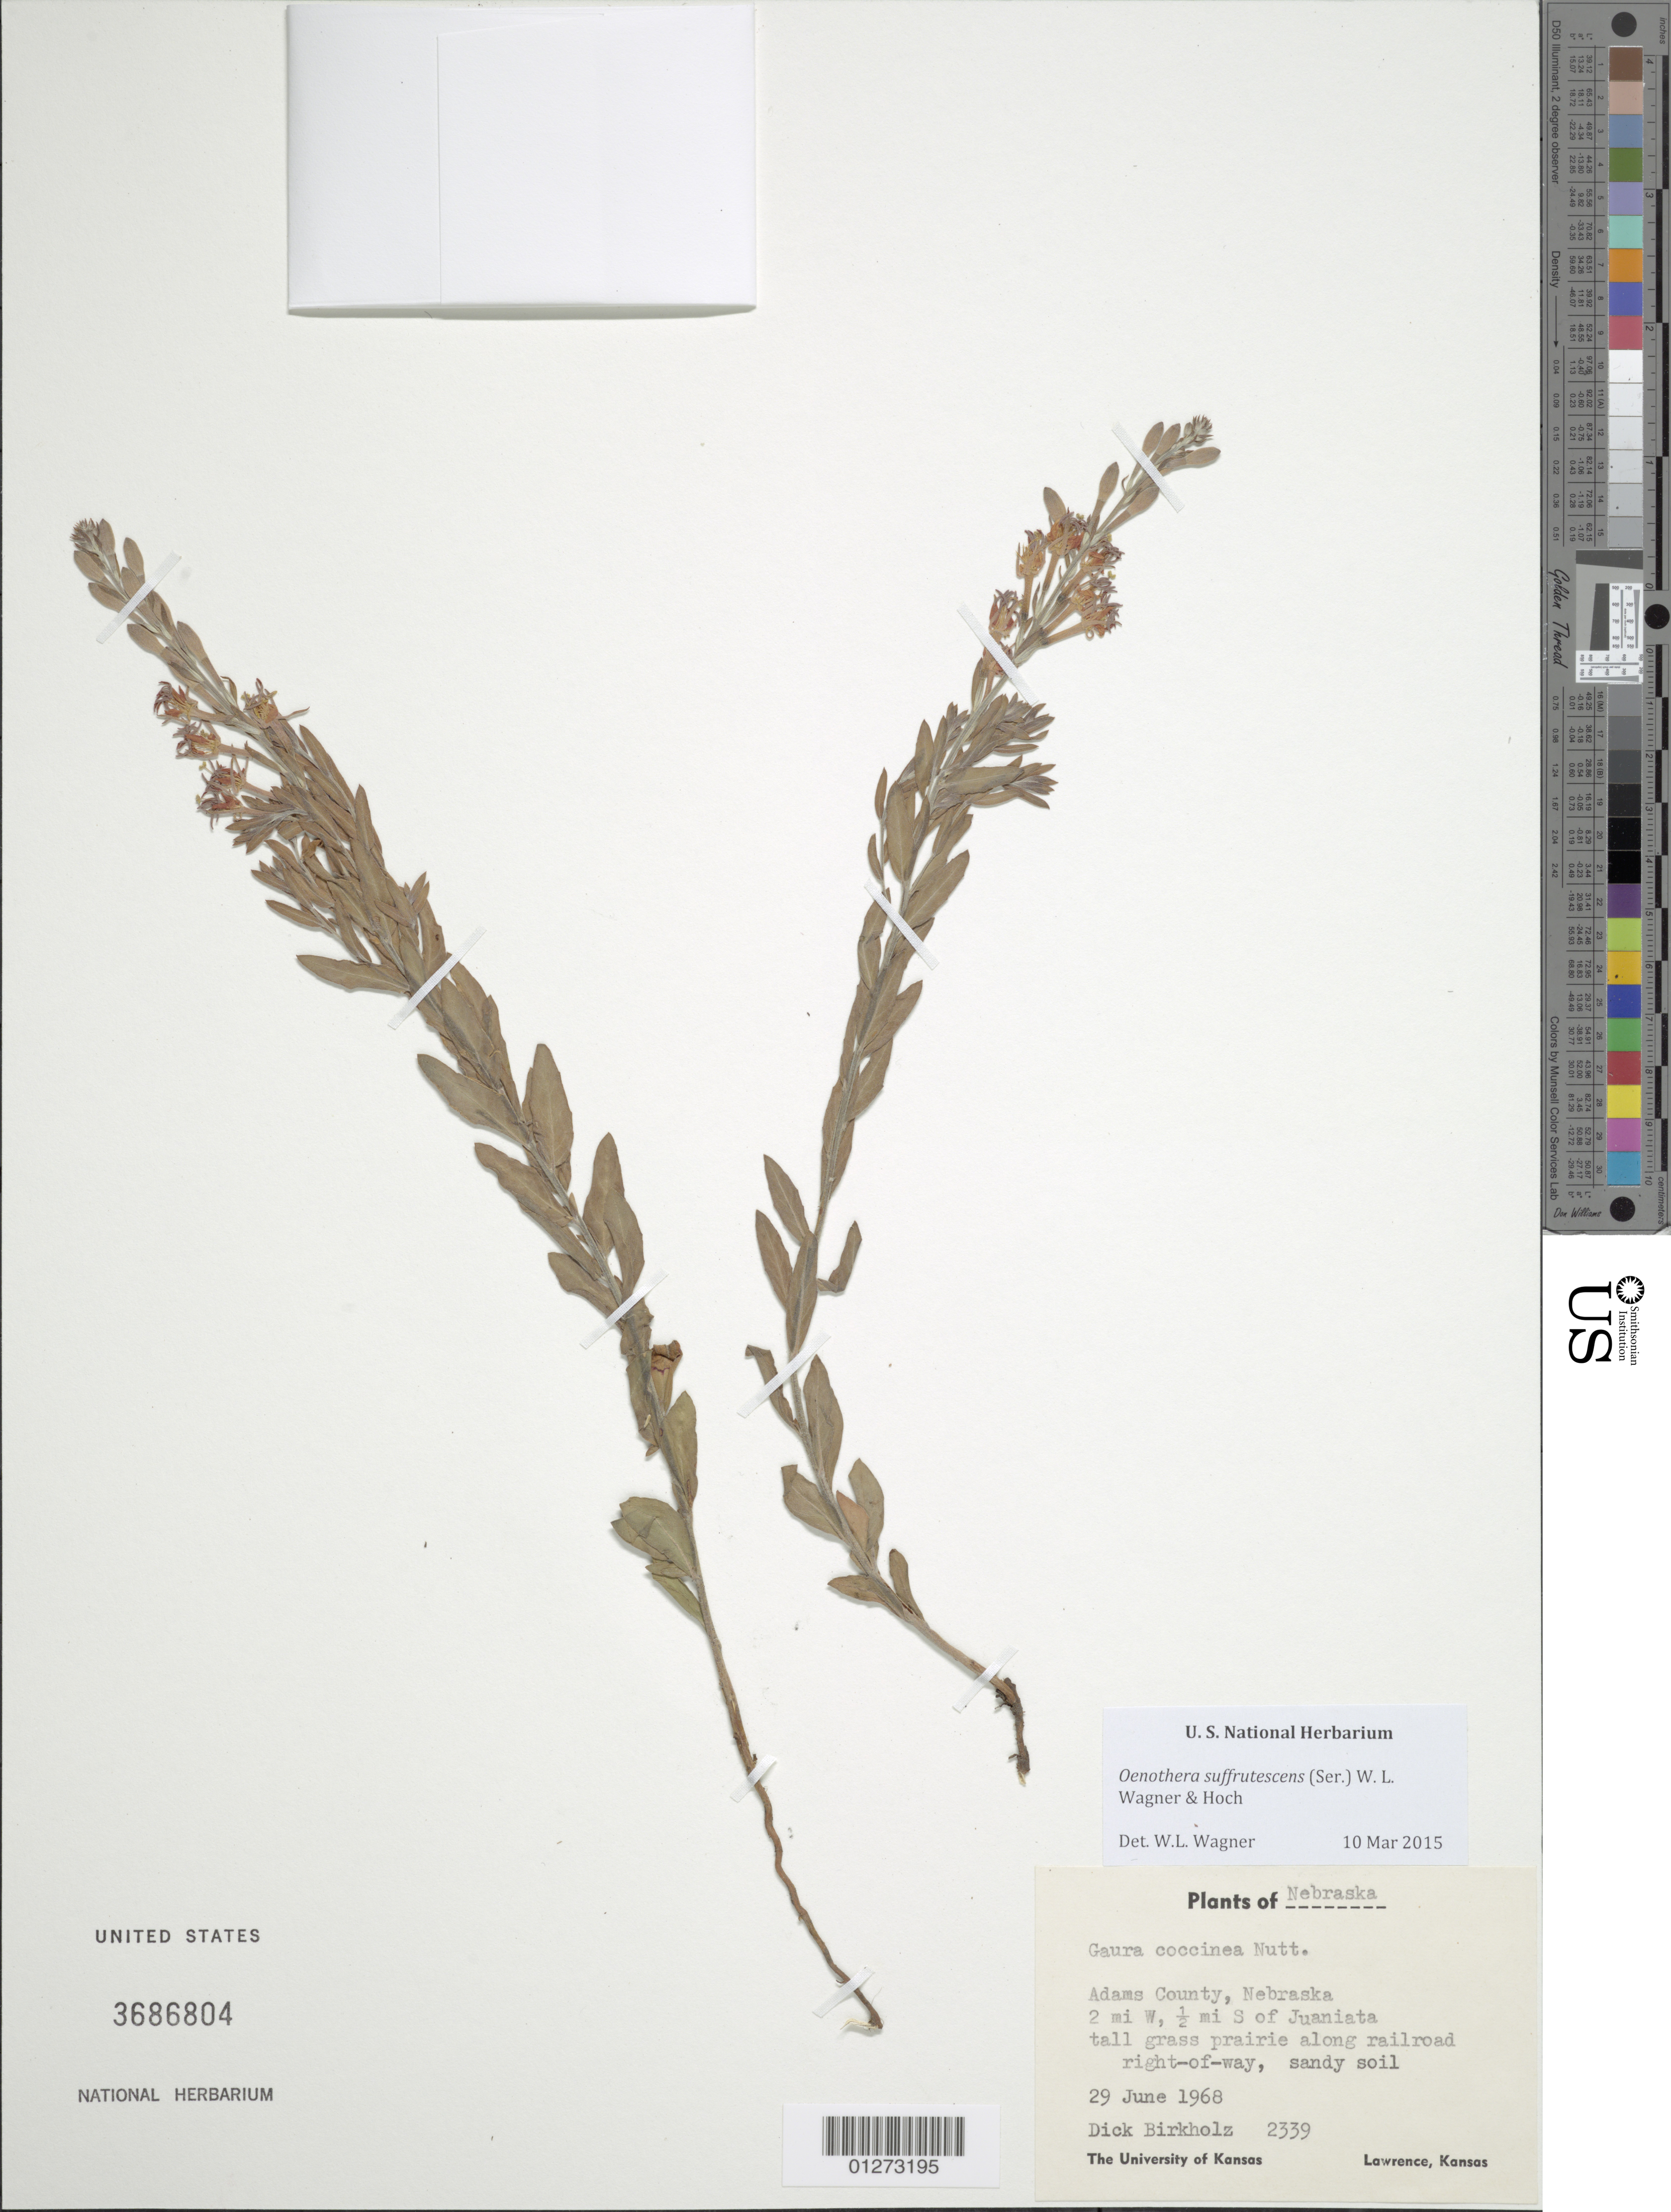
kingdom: Plantae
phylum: Tracheophyta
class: Magnoliopsida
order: Myrtales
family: Onagraceae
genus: Oenothera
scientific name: Oenothera suffrutescens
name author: (Ser.) W.L. Wagner & Hoch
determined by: Wagner, W. L., (BOT), Smithsonian Institution - National Museum of Natural History (UNITED STATES)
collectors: D. Birkholz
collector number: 2339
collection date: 1968-06-29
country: United States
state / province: Kansas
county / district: Adams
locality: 2 mi W, 0.5 mi S of Juaniata, along railroad right-of-way.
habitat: Tall grass prairie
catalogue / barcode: US 3686804